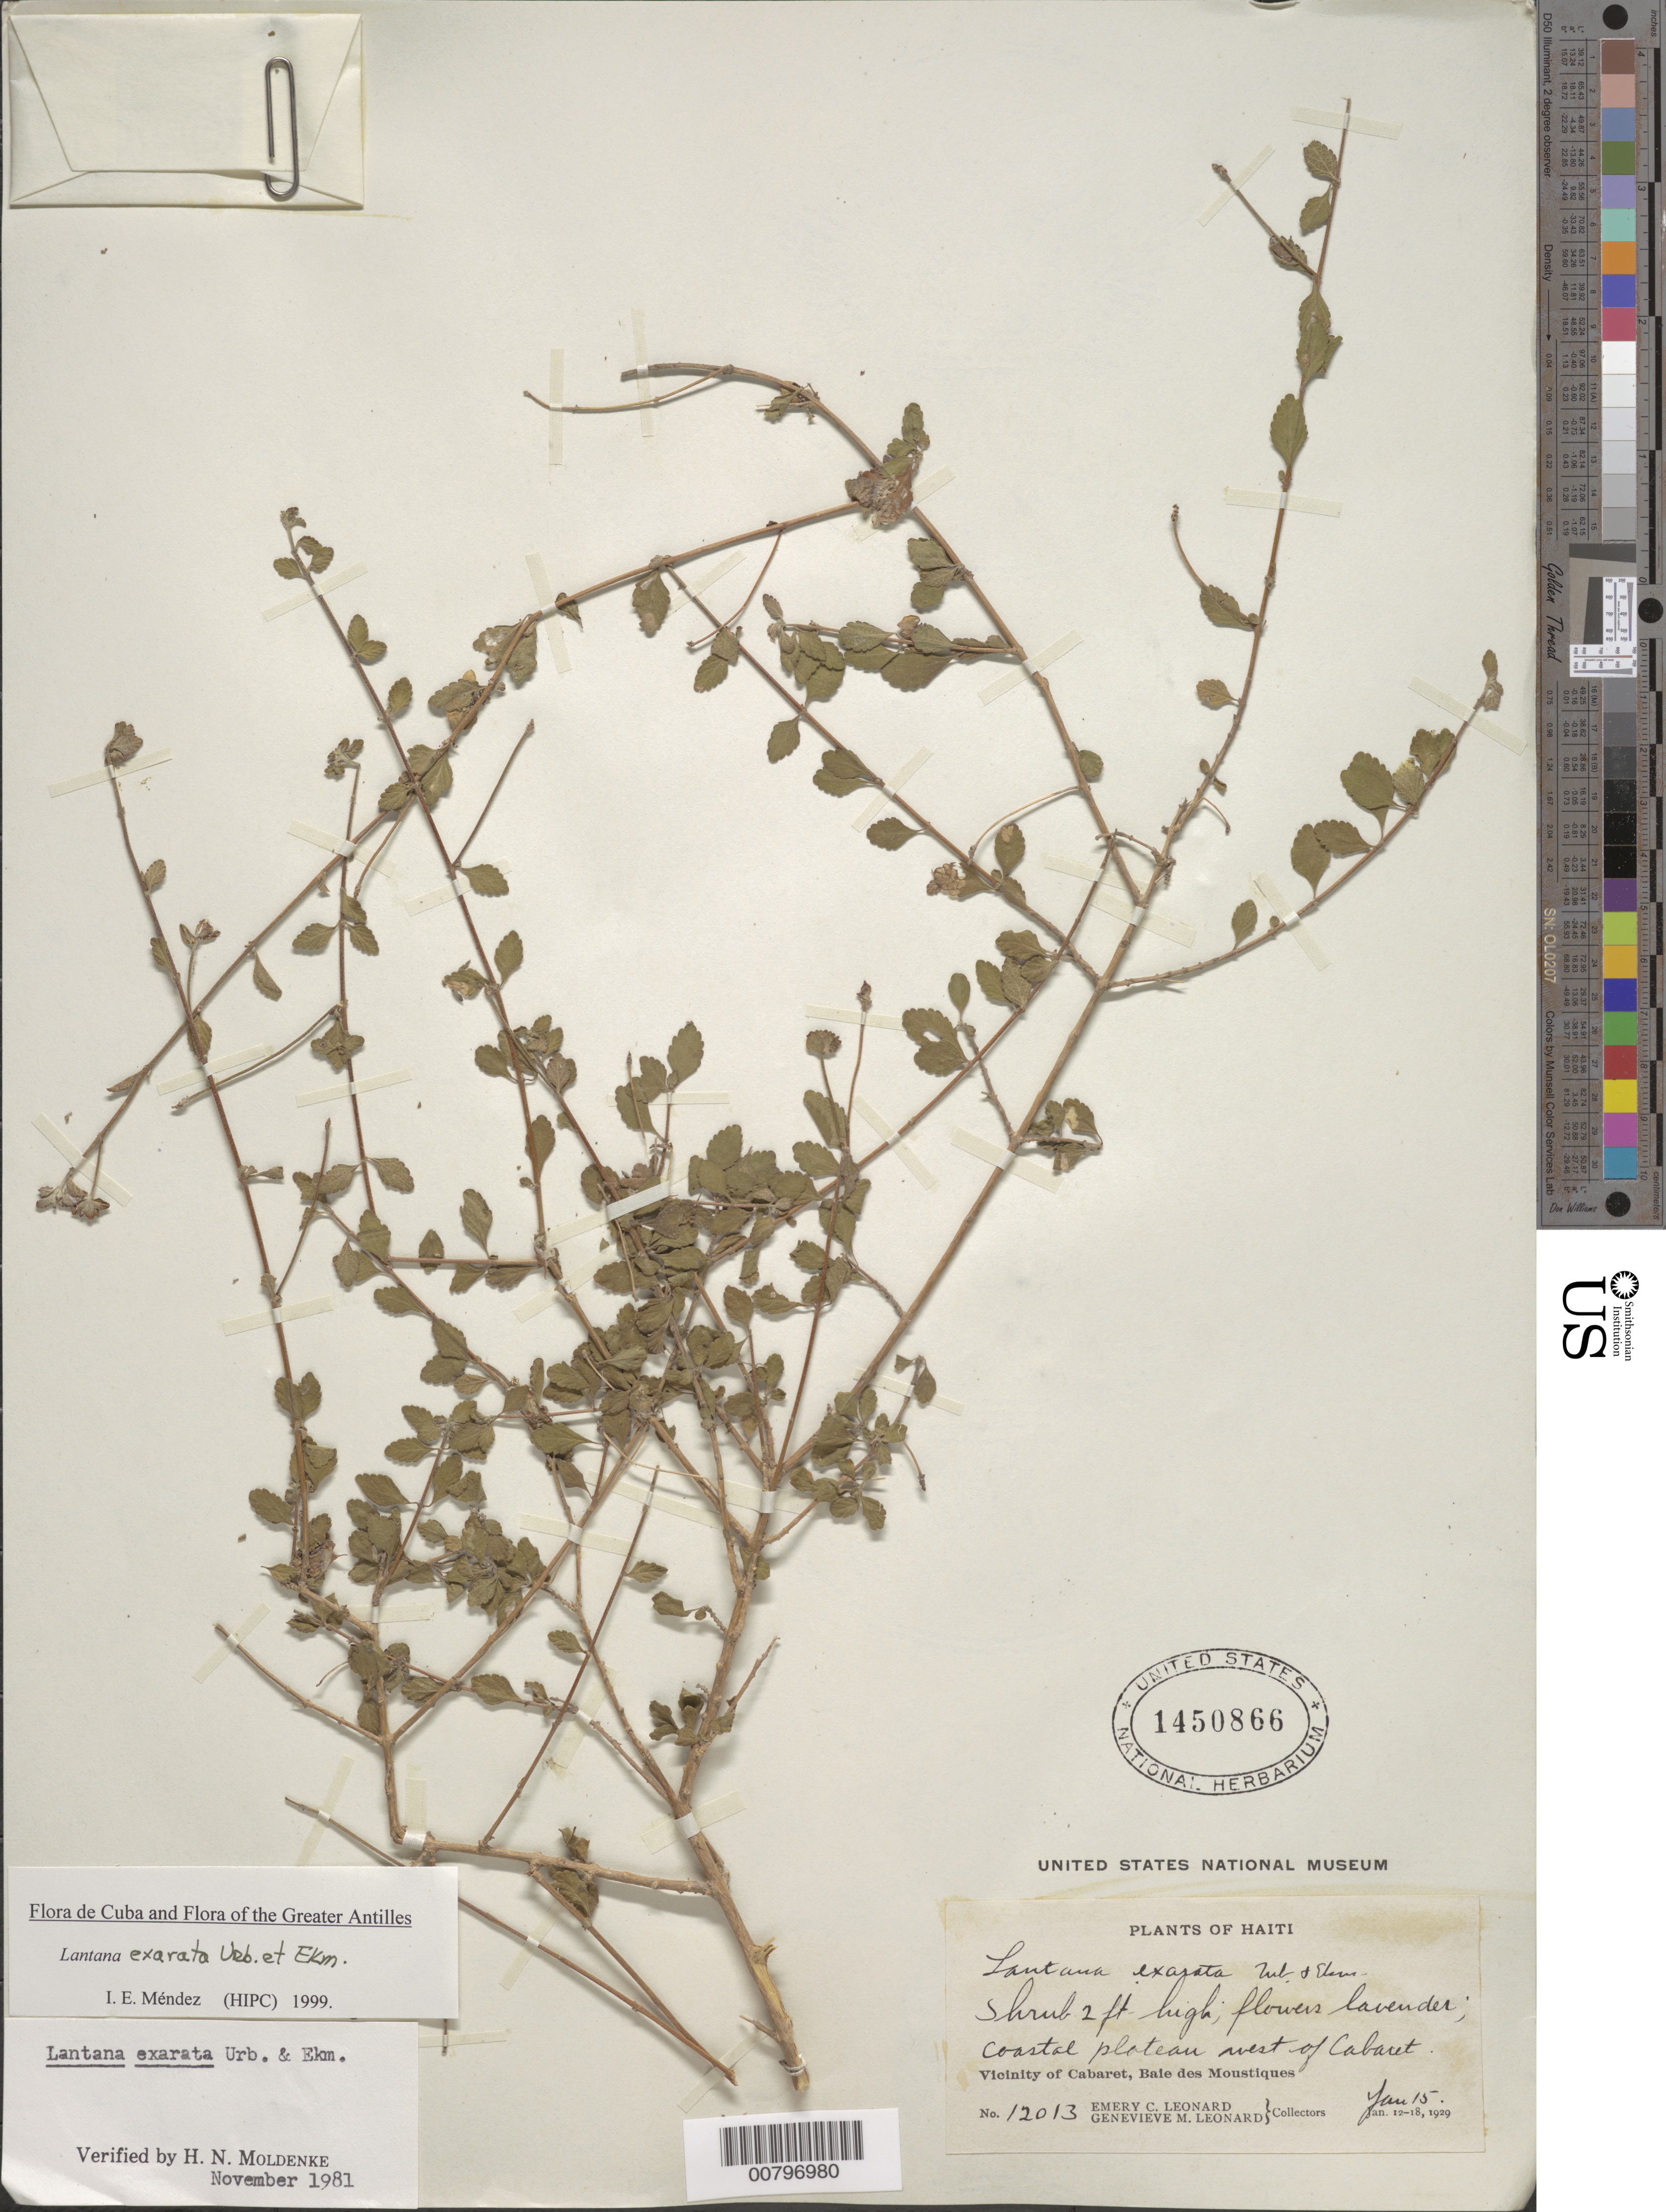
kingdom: Plantae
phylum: Tracheophyta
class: Magnoliopsida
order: Lamiales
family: Verbenaceae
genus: Lantana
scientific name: Lantana exarata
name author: Urb. & Ekman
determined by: Méndez, Isidro E., (HIPC)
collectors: E. C. Leonard & G. M. Leonard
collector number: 12013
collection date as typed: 15 Jan 1929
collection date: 1929-01-15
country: Haiti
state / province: Nord-Ouest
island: Hispaniola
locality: W of Cabaret, Baie des Moustiques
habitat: Coastal plateau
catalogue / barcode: US 1450866